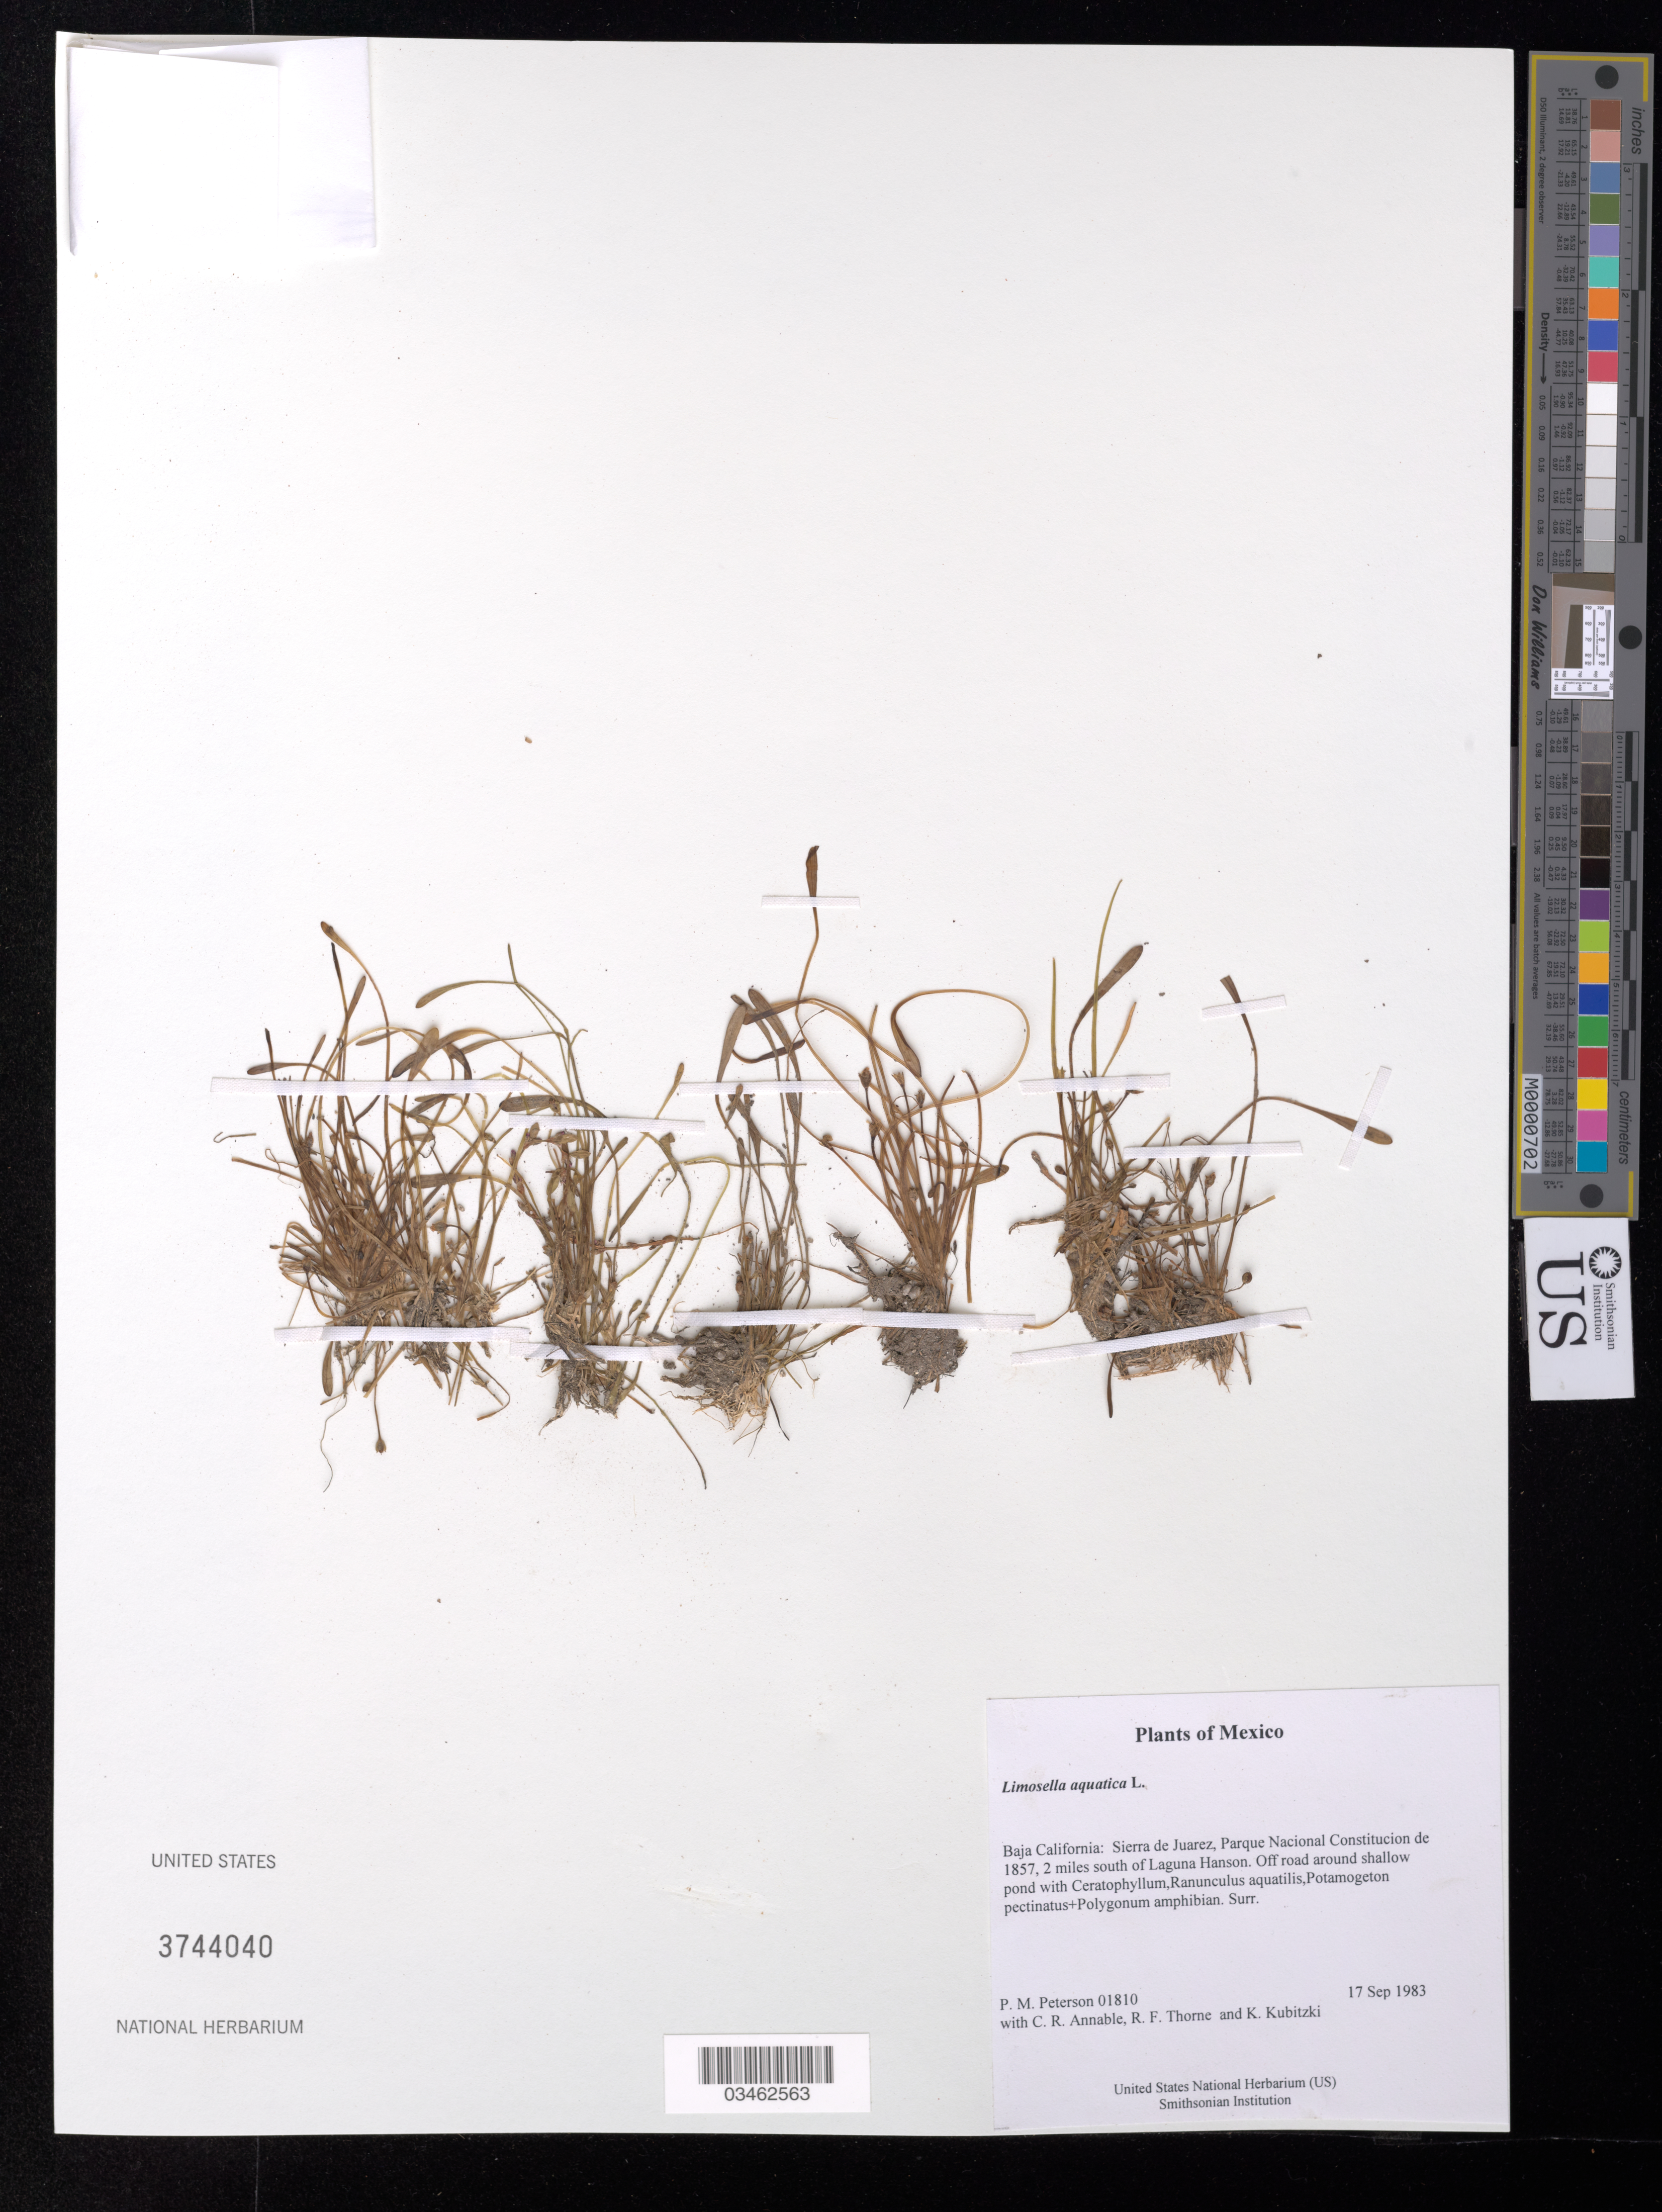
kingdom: Plantae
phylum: Tracheophyta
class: Magnoliopsida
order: Lamiales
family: Scrophulariaceae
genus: Limosella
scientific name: Limosella aquatica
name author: L.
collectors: P. M. Peterson, C. R. Annable, R. F. Thorne & K. Kubitzki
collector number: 01810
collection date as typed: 17 Sep 1983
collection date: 1983-09-17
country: Mexico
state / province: Baja California Norte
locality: Sierra de Juarez, Parque Nacional Constitucion de 1857, 2 miles south of Laguna Hanson.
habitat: Off road around shallow pond with Ceratophyllum,Ranunculus aquatilis,Potamogeton pectinatus+Polygonum amphibian. Surr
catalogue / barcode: US 3744040